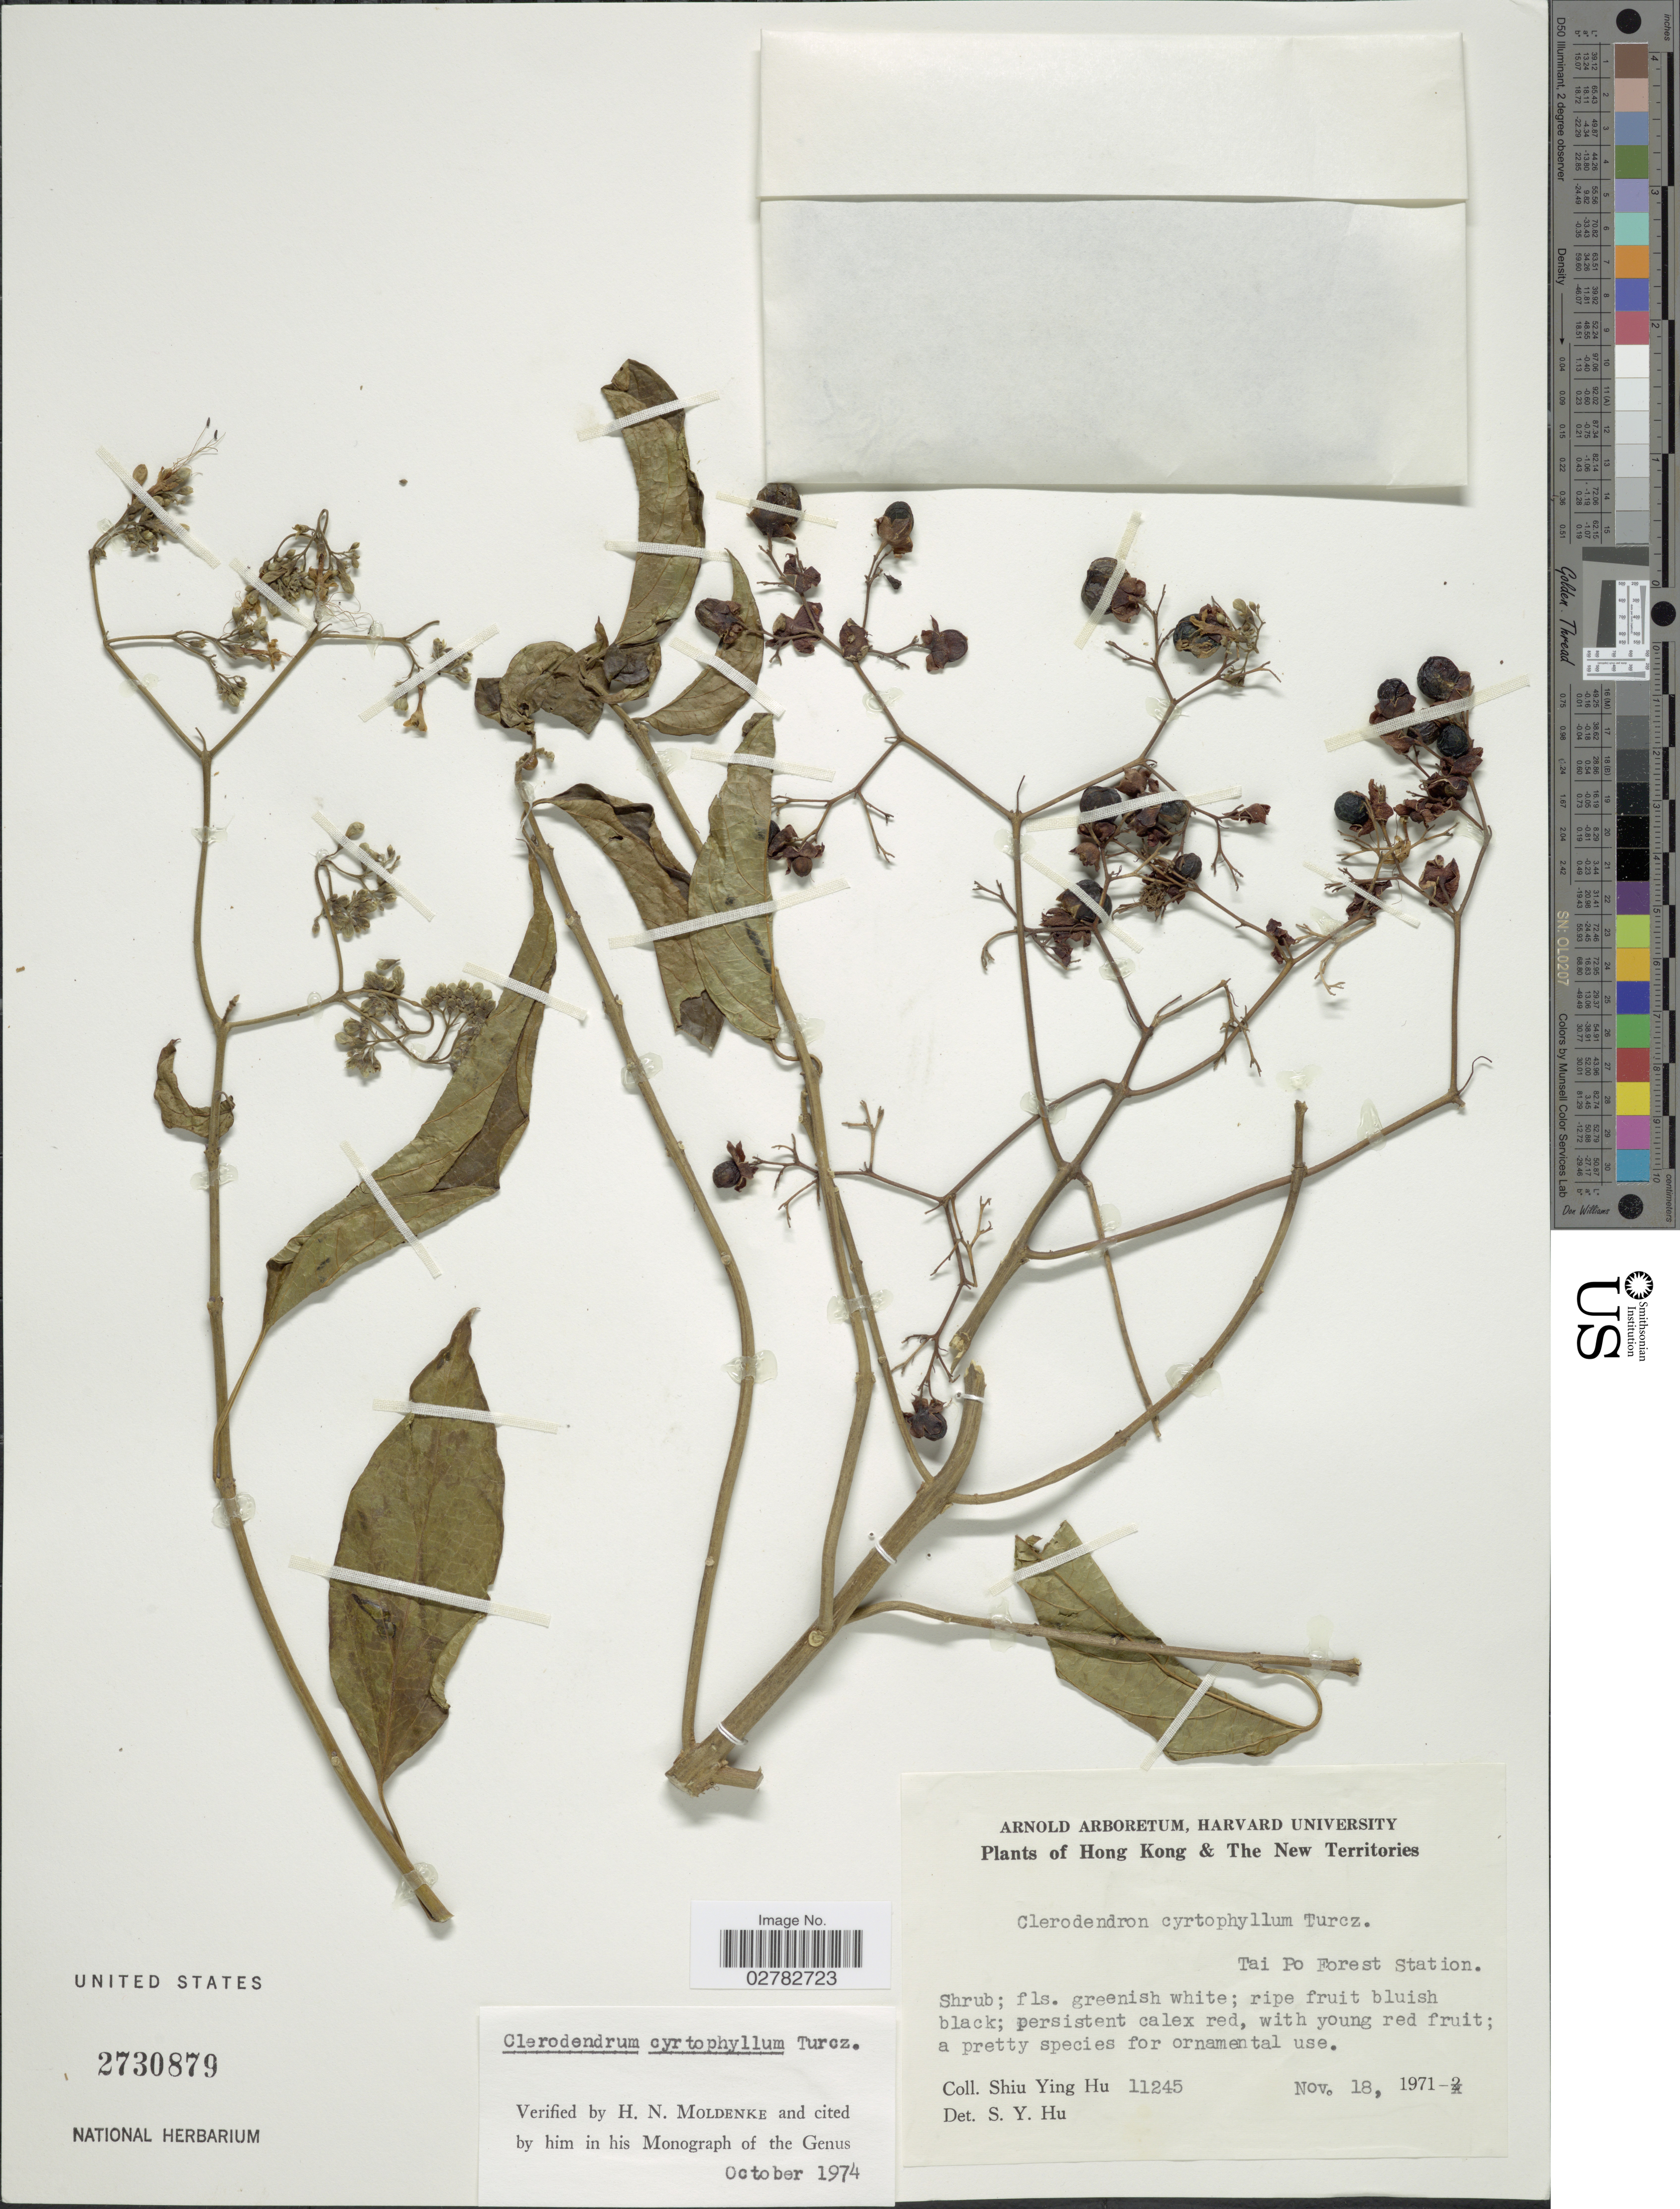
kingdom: Plantae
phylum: Tracheophyta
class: Magnoliopsida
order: Lamiales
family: Lamiaceae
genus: Clerodendrum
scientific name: Clerodendrum cyrtophyllum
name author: Turcz.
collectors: S. Y. Hu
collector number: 11245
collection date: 1971-11-18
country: China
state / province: Hong Kong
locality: The New Territories. Tai Po Forest Station.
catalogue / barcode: US 2730879